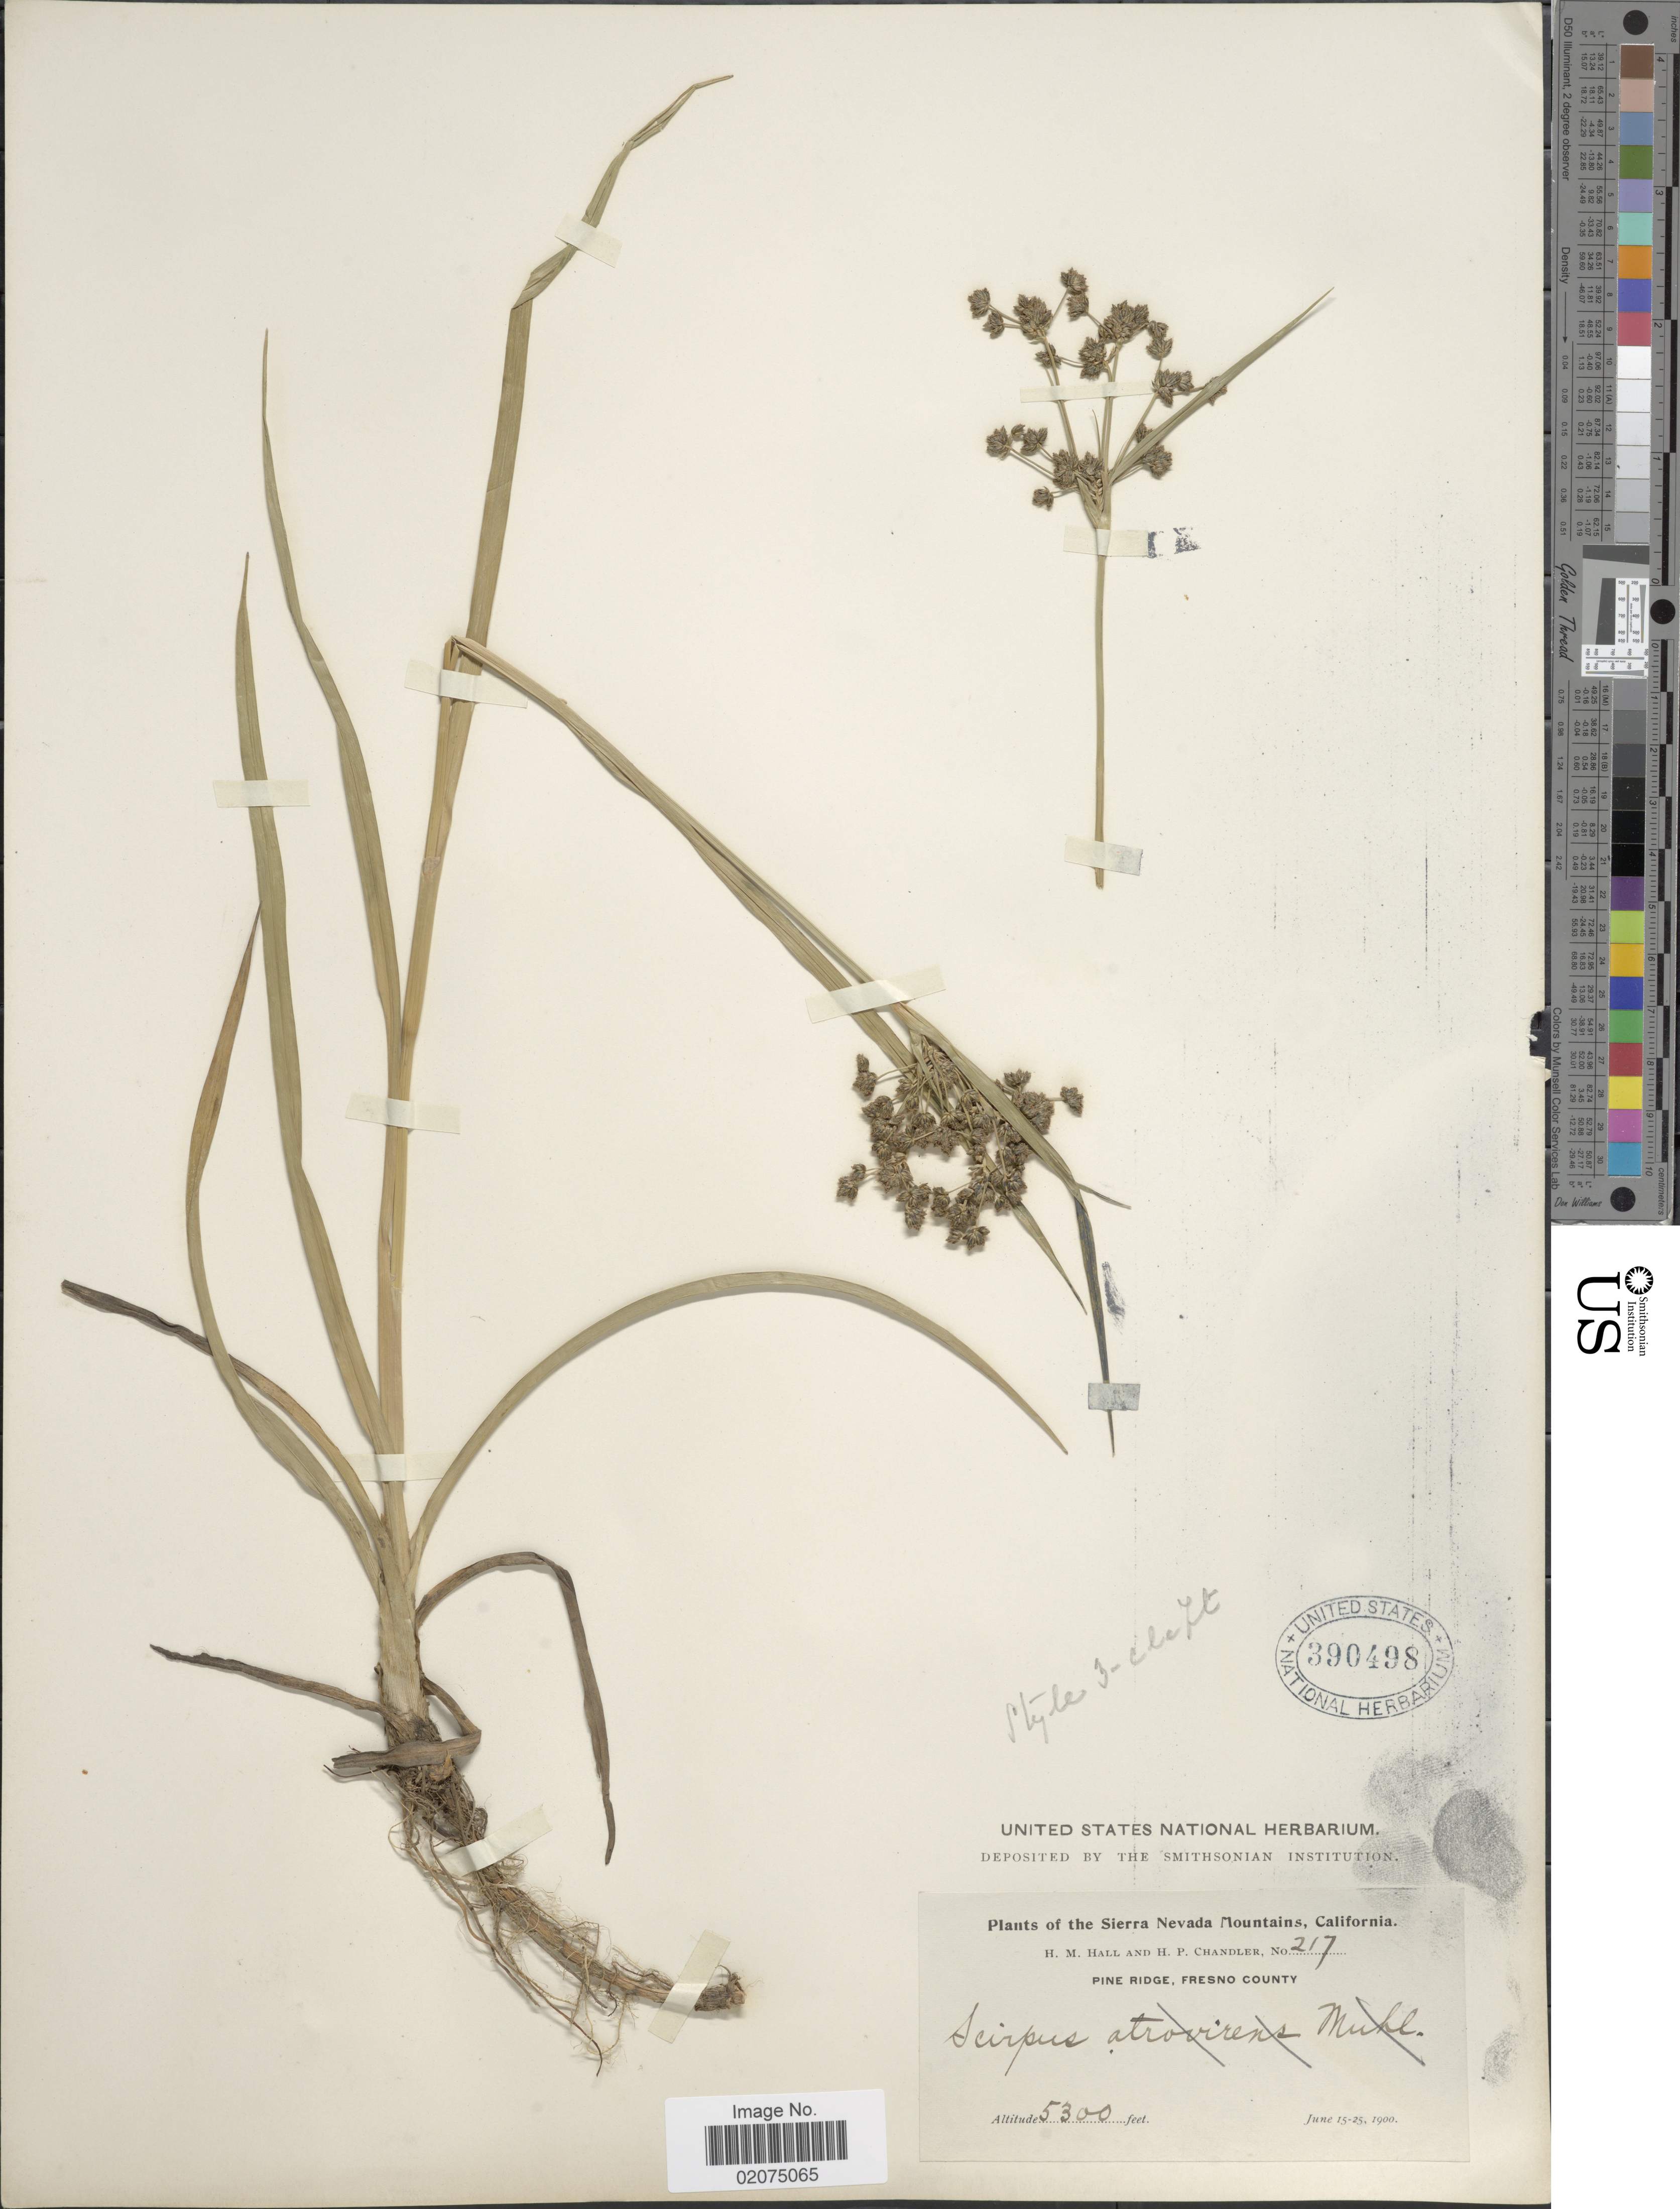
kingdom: Plantae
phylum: Tracheophyta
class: Liliopsida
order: Poales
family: Cyperaceae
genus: Scirpus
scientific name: Scirpus congdonii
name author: Britton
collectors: H. M. Hall & H. Chandler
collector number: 217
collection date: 1900-06-15/1900-06-25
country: United States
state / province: California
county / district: Fresno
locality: Sierra Nevada Mountains, Pine Ridge, Fresno County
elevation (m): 1615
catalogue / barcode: US 390498